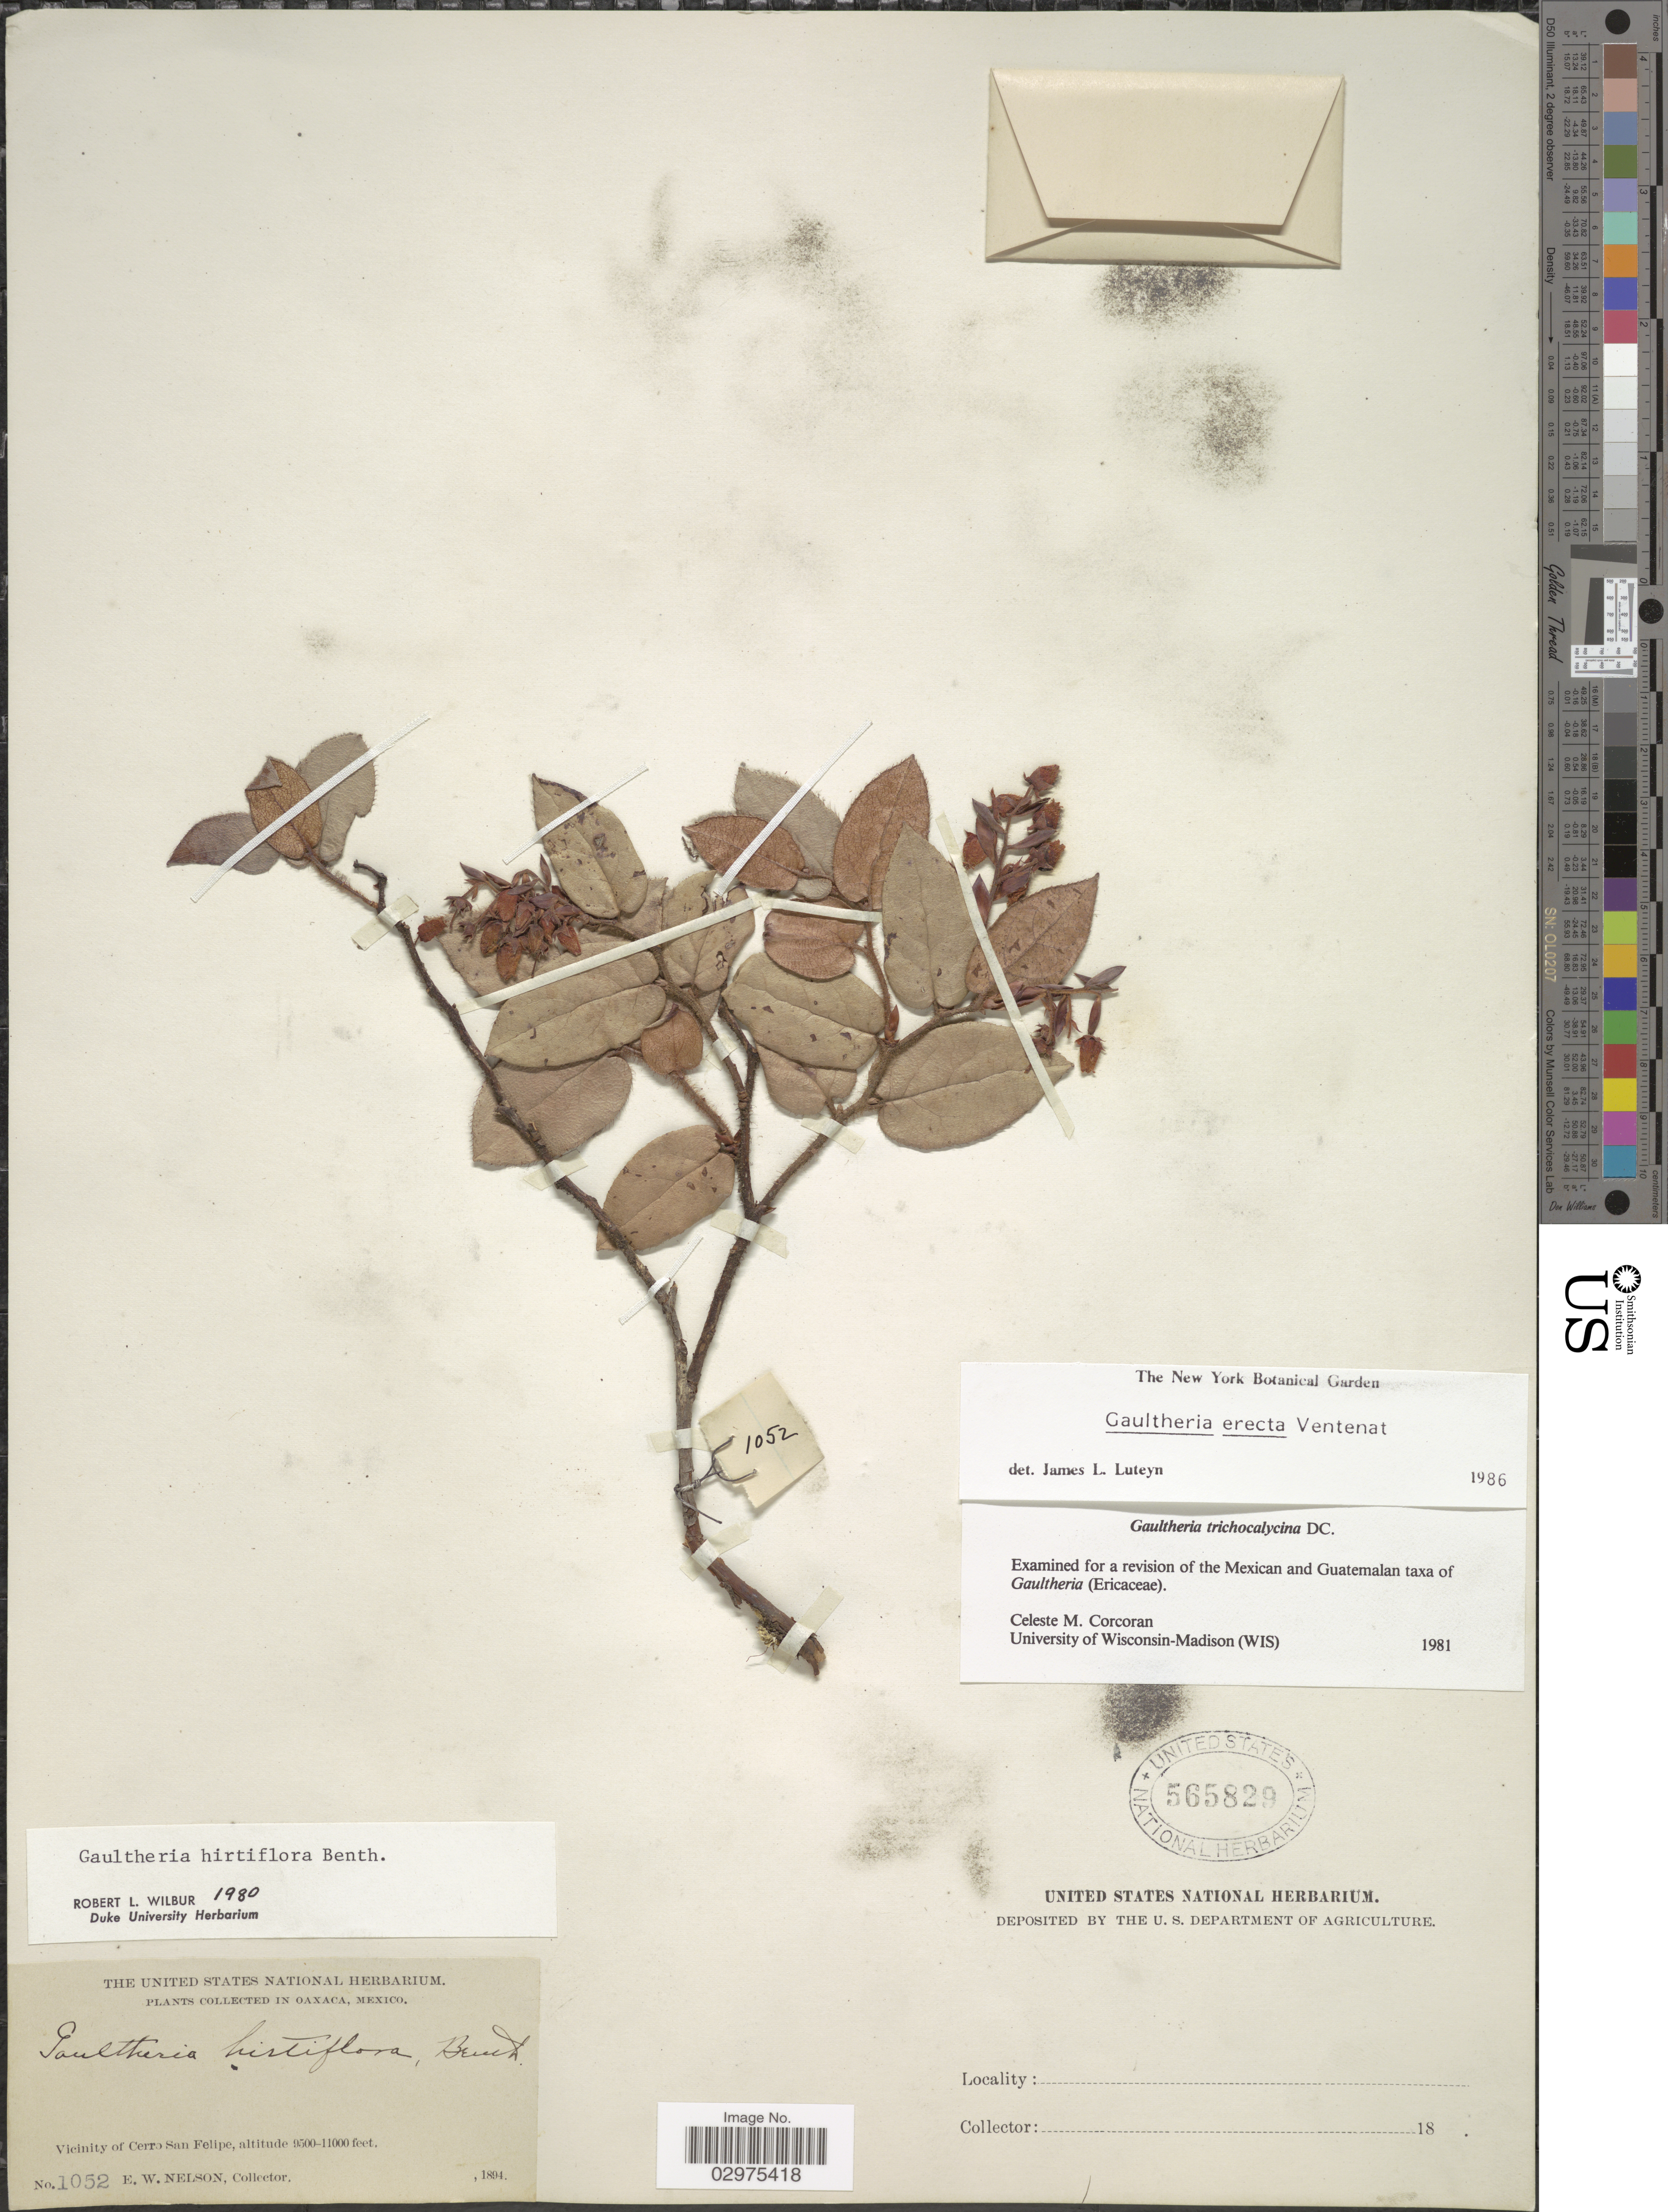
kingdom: Plantae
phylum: Tracheophyta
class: Magnoliopsida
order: Ericales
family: Ericaceae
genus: Gaultheria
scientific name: Gaultheria erecta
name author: Vent.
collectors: E. W. Nelson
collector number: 1052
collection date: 1894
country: Mexico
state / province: Oaxaca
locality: Vicinity of Cerro San Felipe.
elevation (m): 2896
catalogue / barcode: US 565829